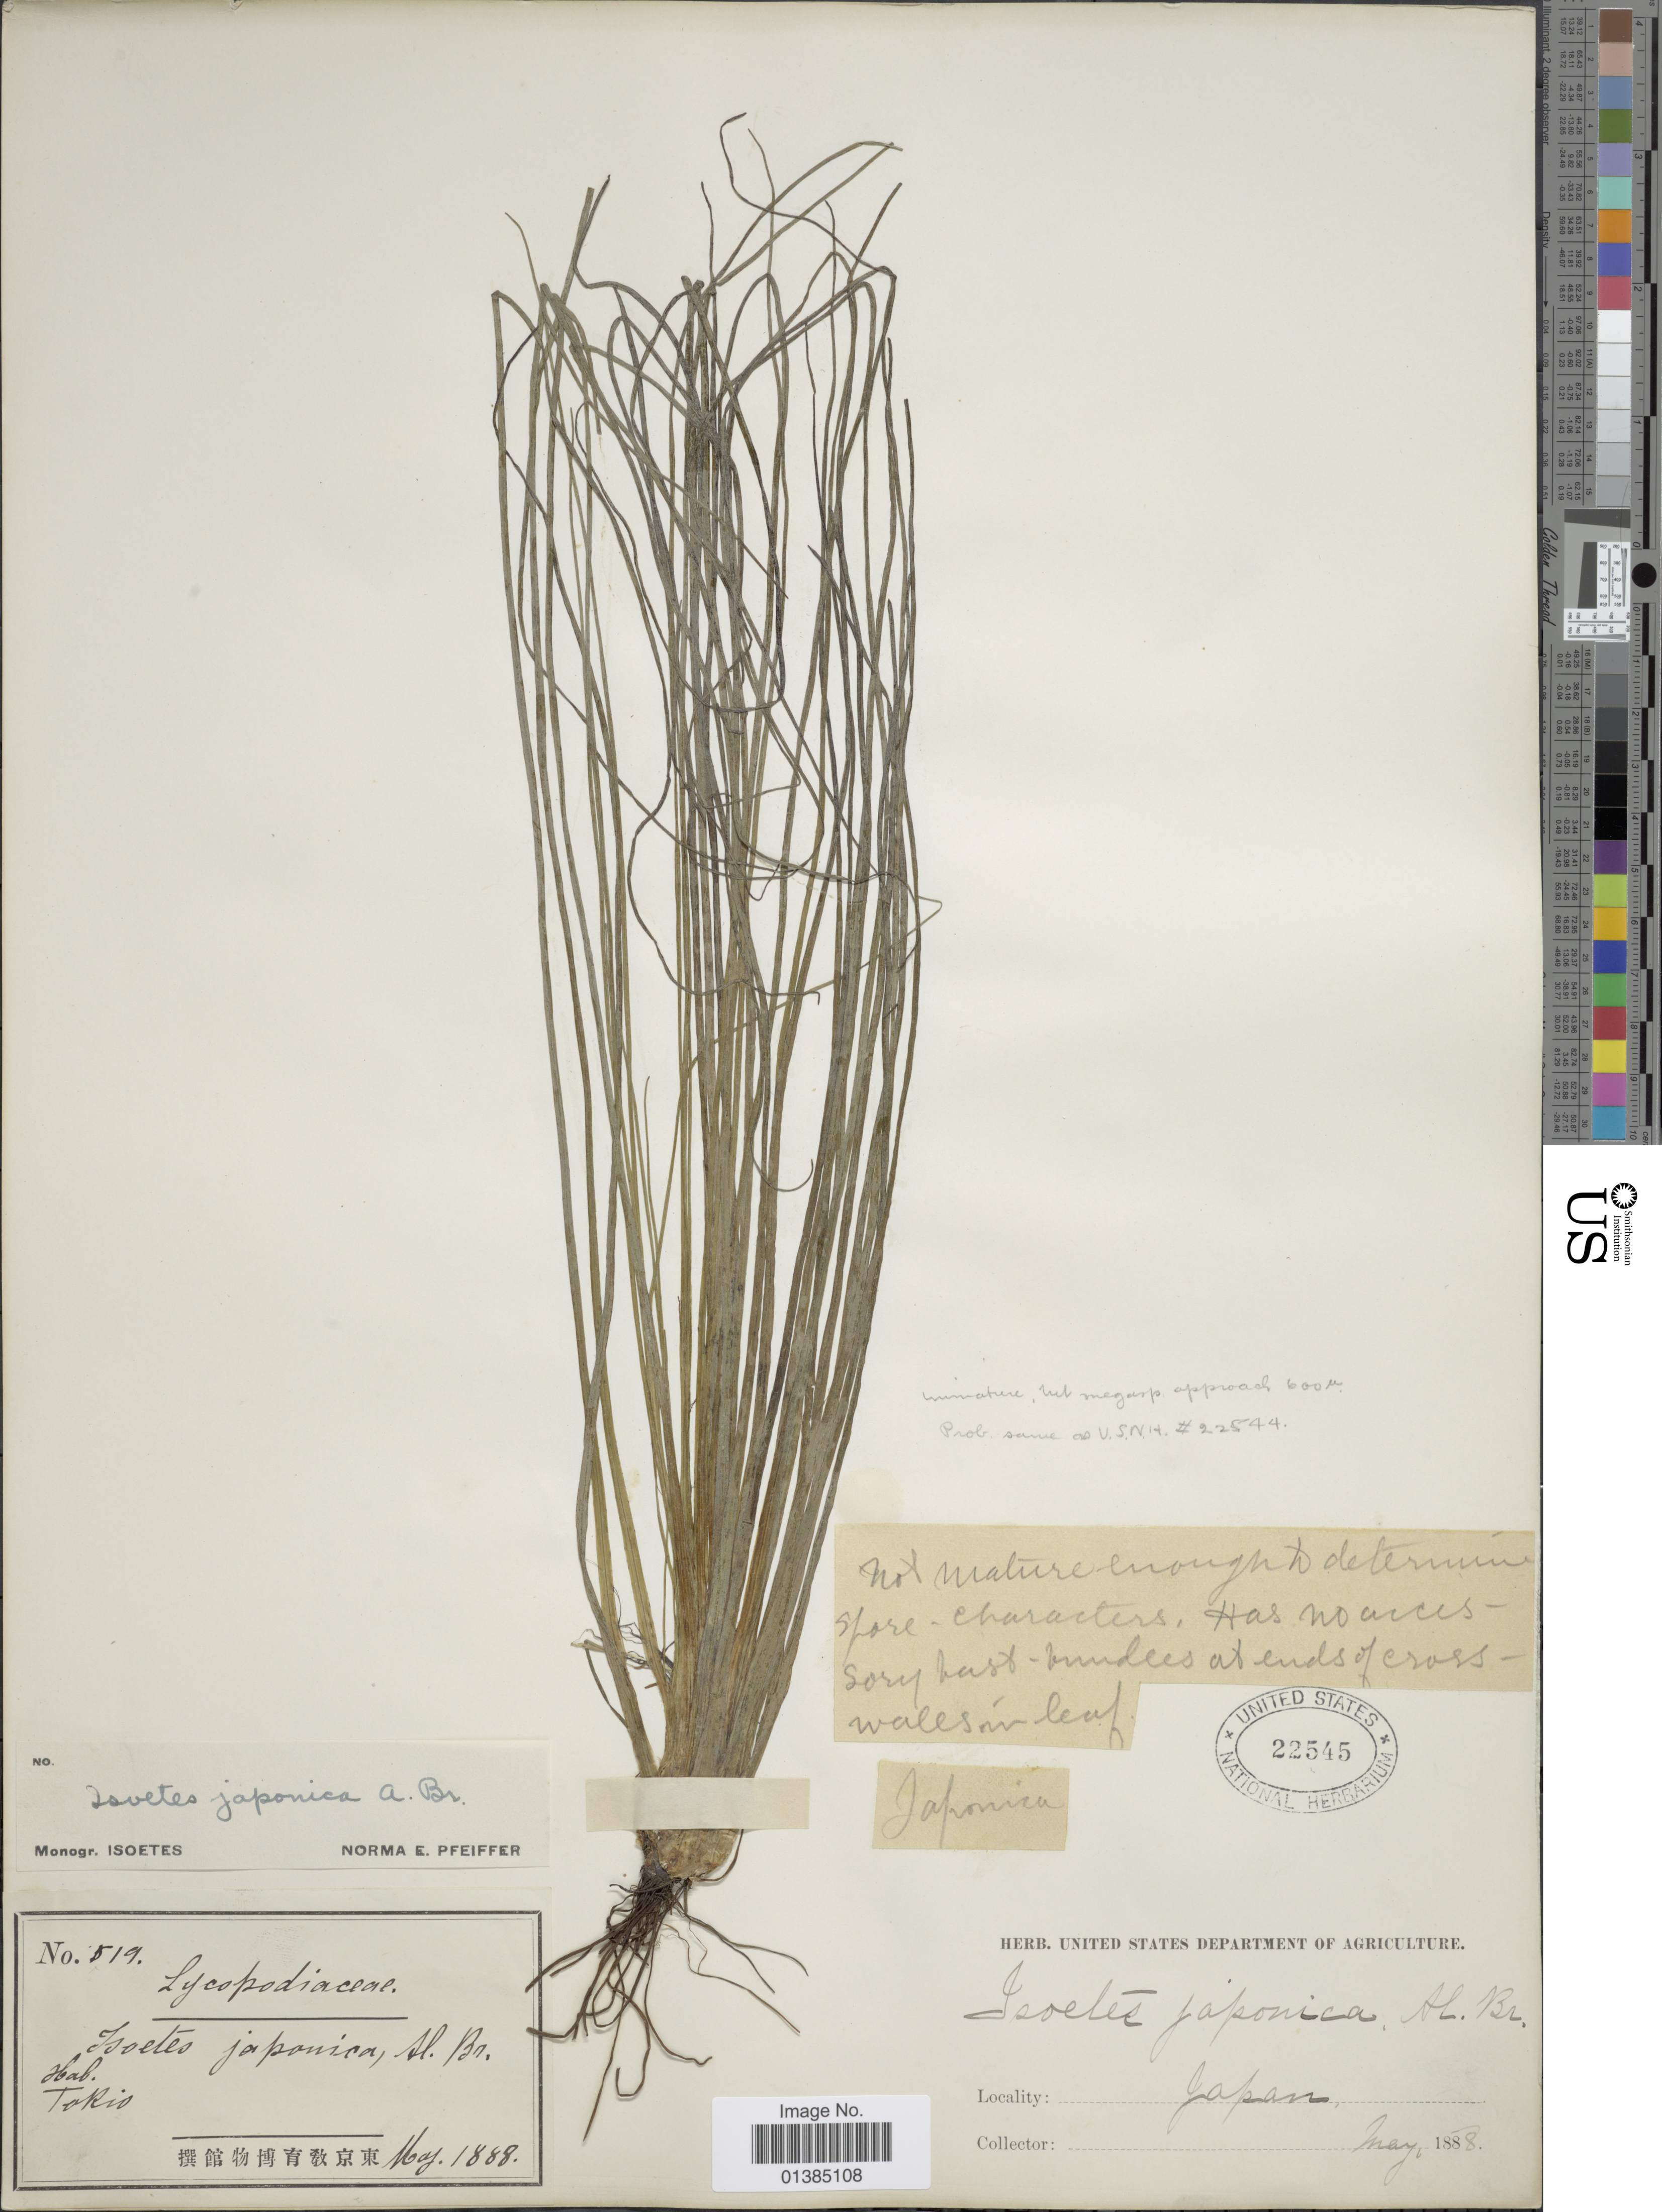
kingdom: Plantae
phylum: Tracheophyta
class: Lycopodiopsida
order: Isoetales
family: Isoetaceae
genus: Isoetes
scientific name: Isoetes japonica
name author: A. Braun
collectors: U.S. Department of Agriculture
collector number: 519?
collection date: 1888-05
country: Japan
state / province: Tokyo, Federal City of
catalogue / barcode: US 22545